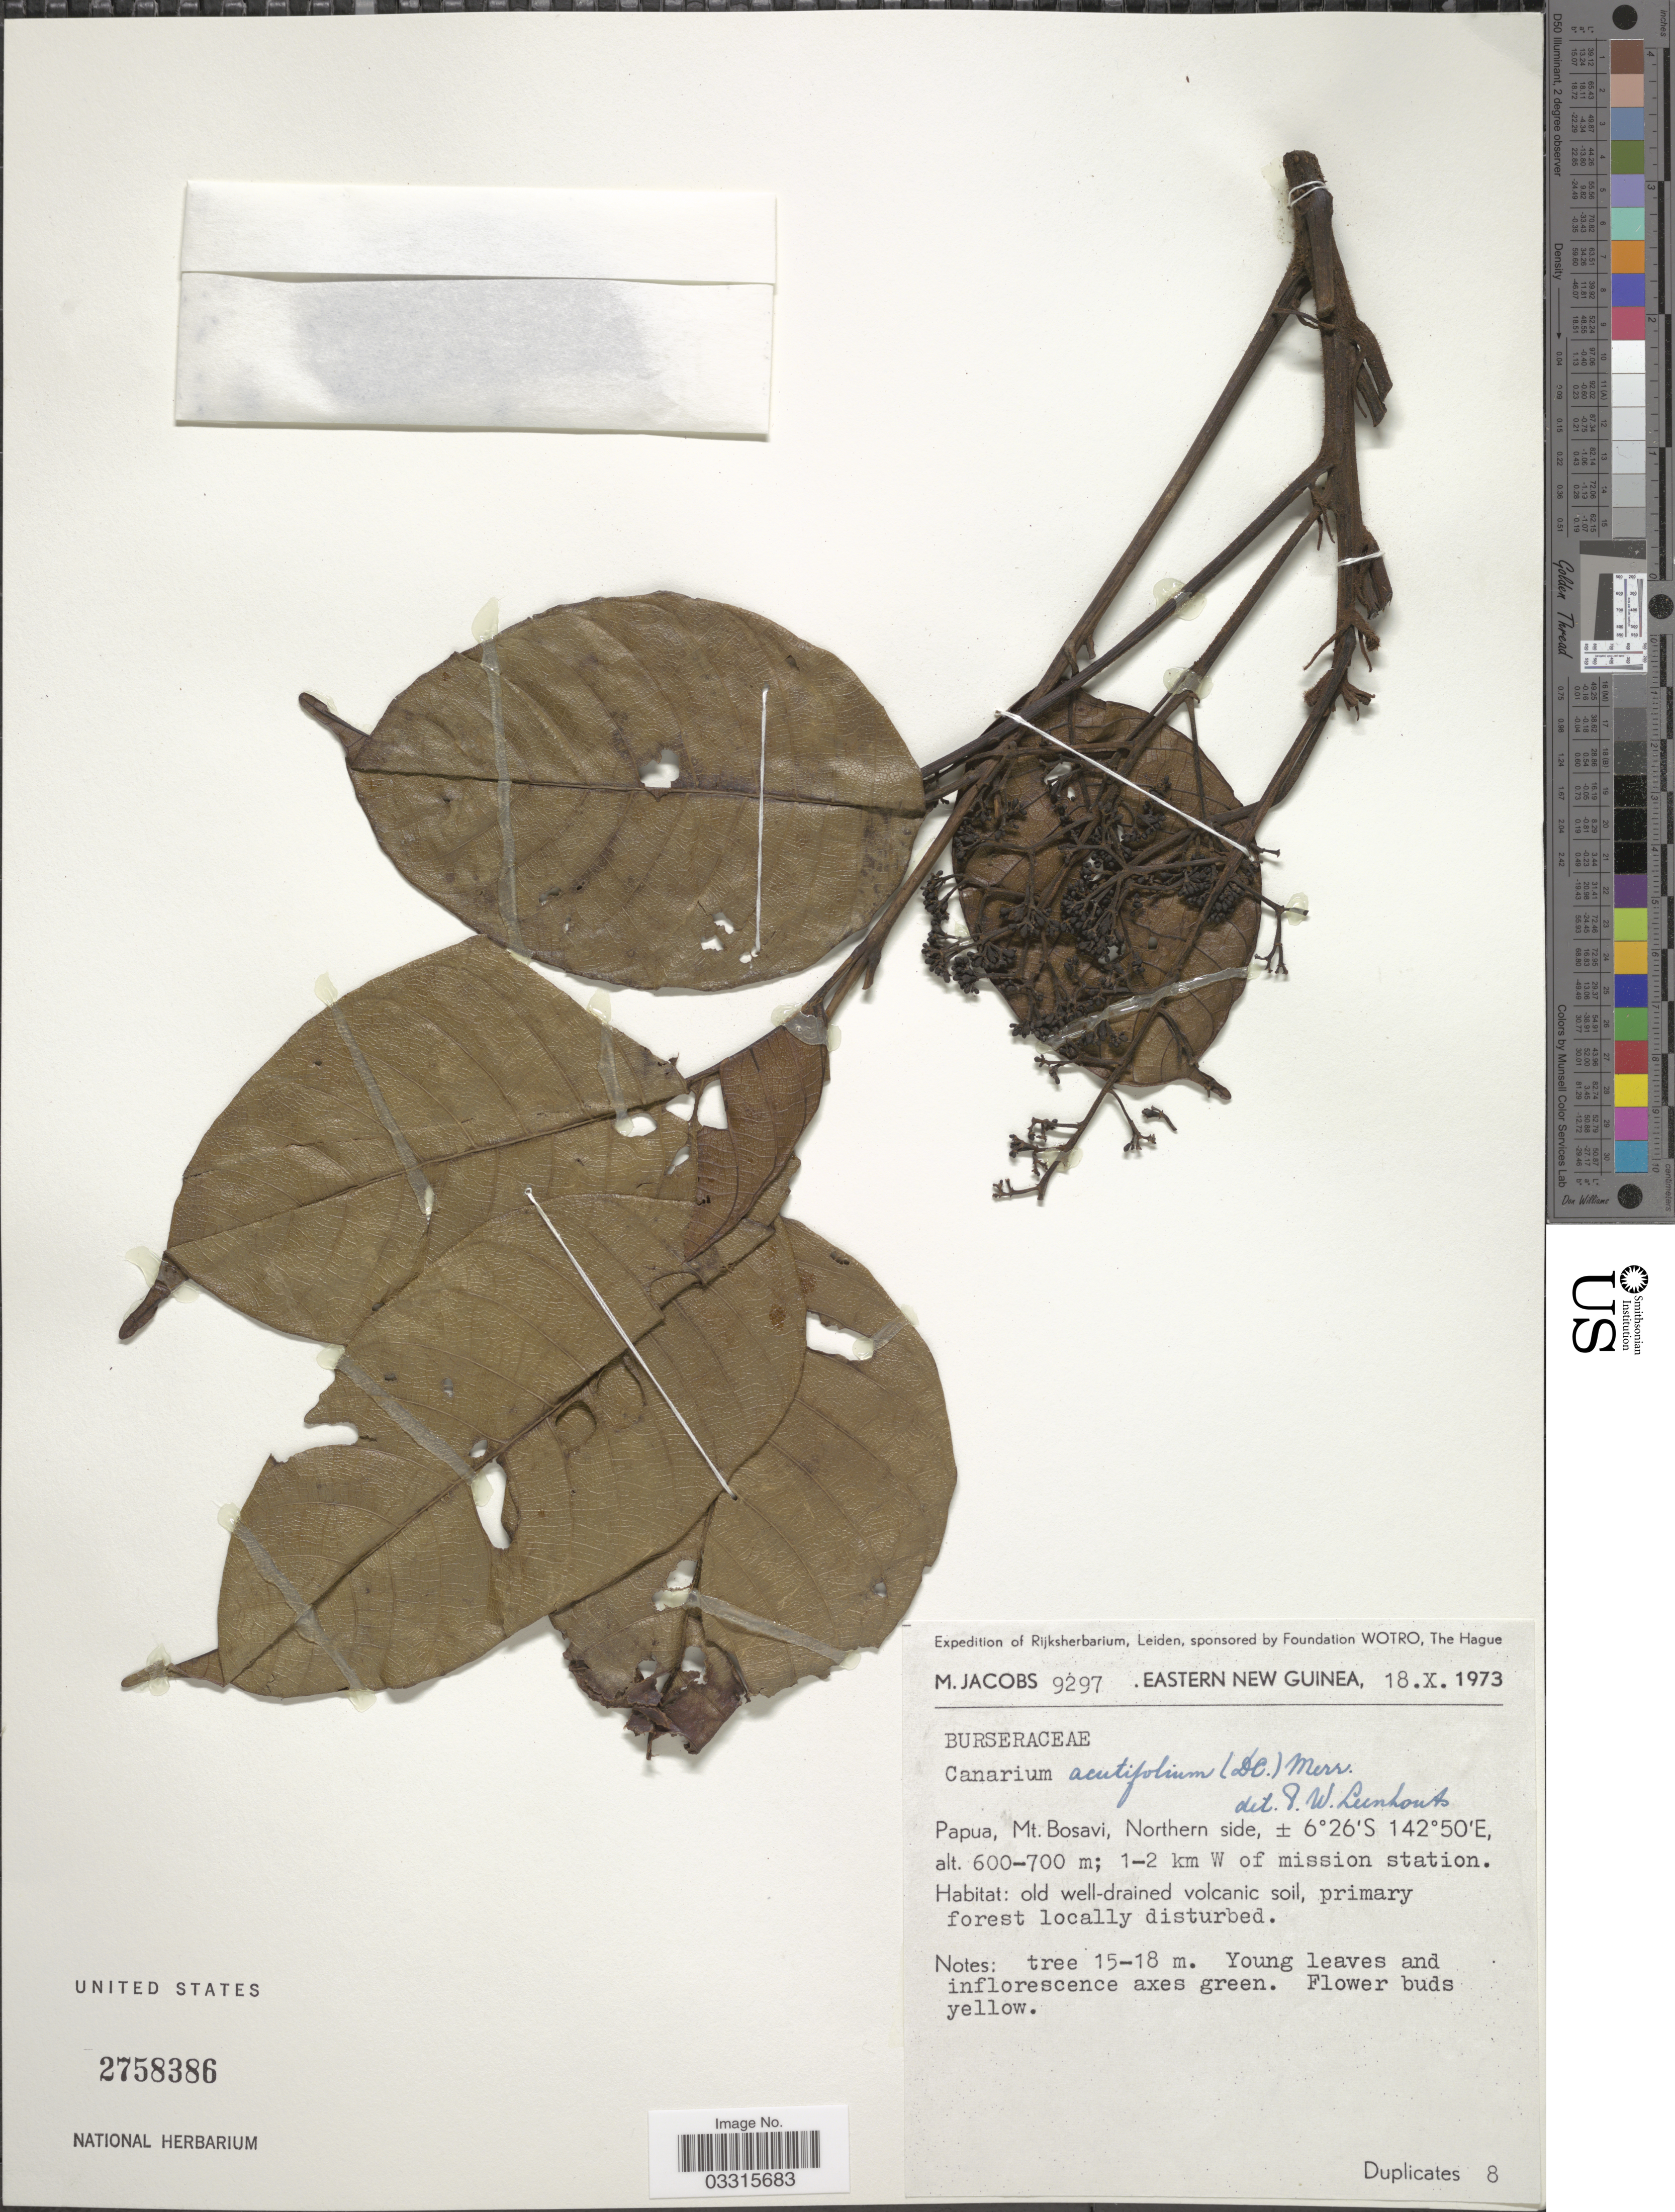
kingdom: Plantae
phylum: Tracheophyta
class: Magnoliopsida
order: Sapindales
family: Burseraceae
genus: Canarium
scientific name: Canarium acutifolium var. acutifolium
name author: (DC.) Merr.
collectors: M. Jacobs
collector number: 9297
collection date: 1973-10-18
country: Papua New Guinea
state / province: Northern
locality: Eastern New Guinea. Papua, Mt. Bosavi, Northern side, 1-2 km W of mission station.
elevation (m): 600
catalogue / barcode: US 2758386